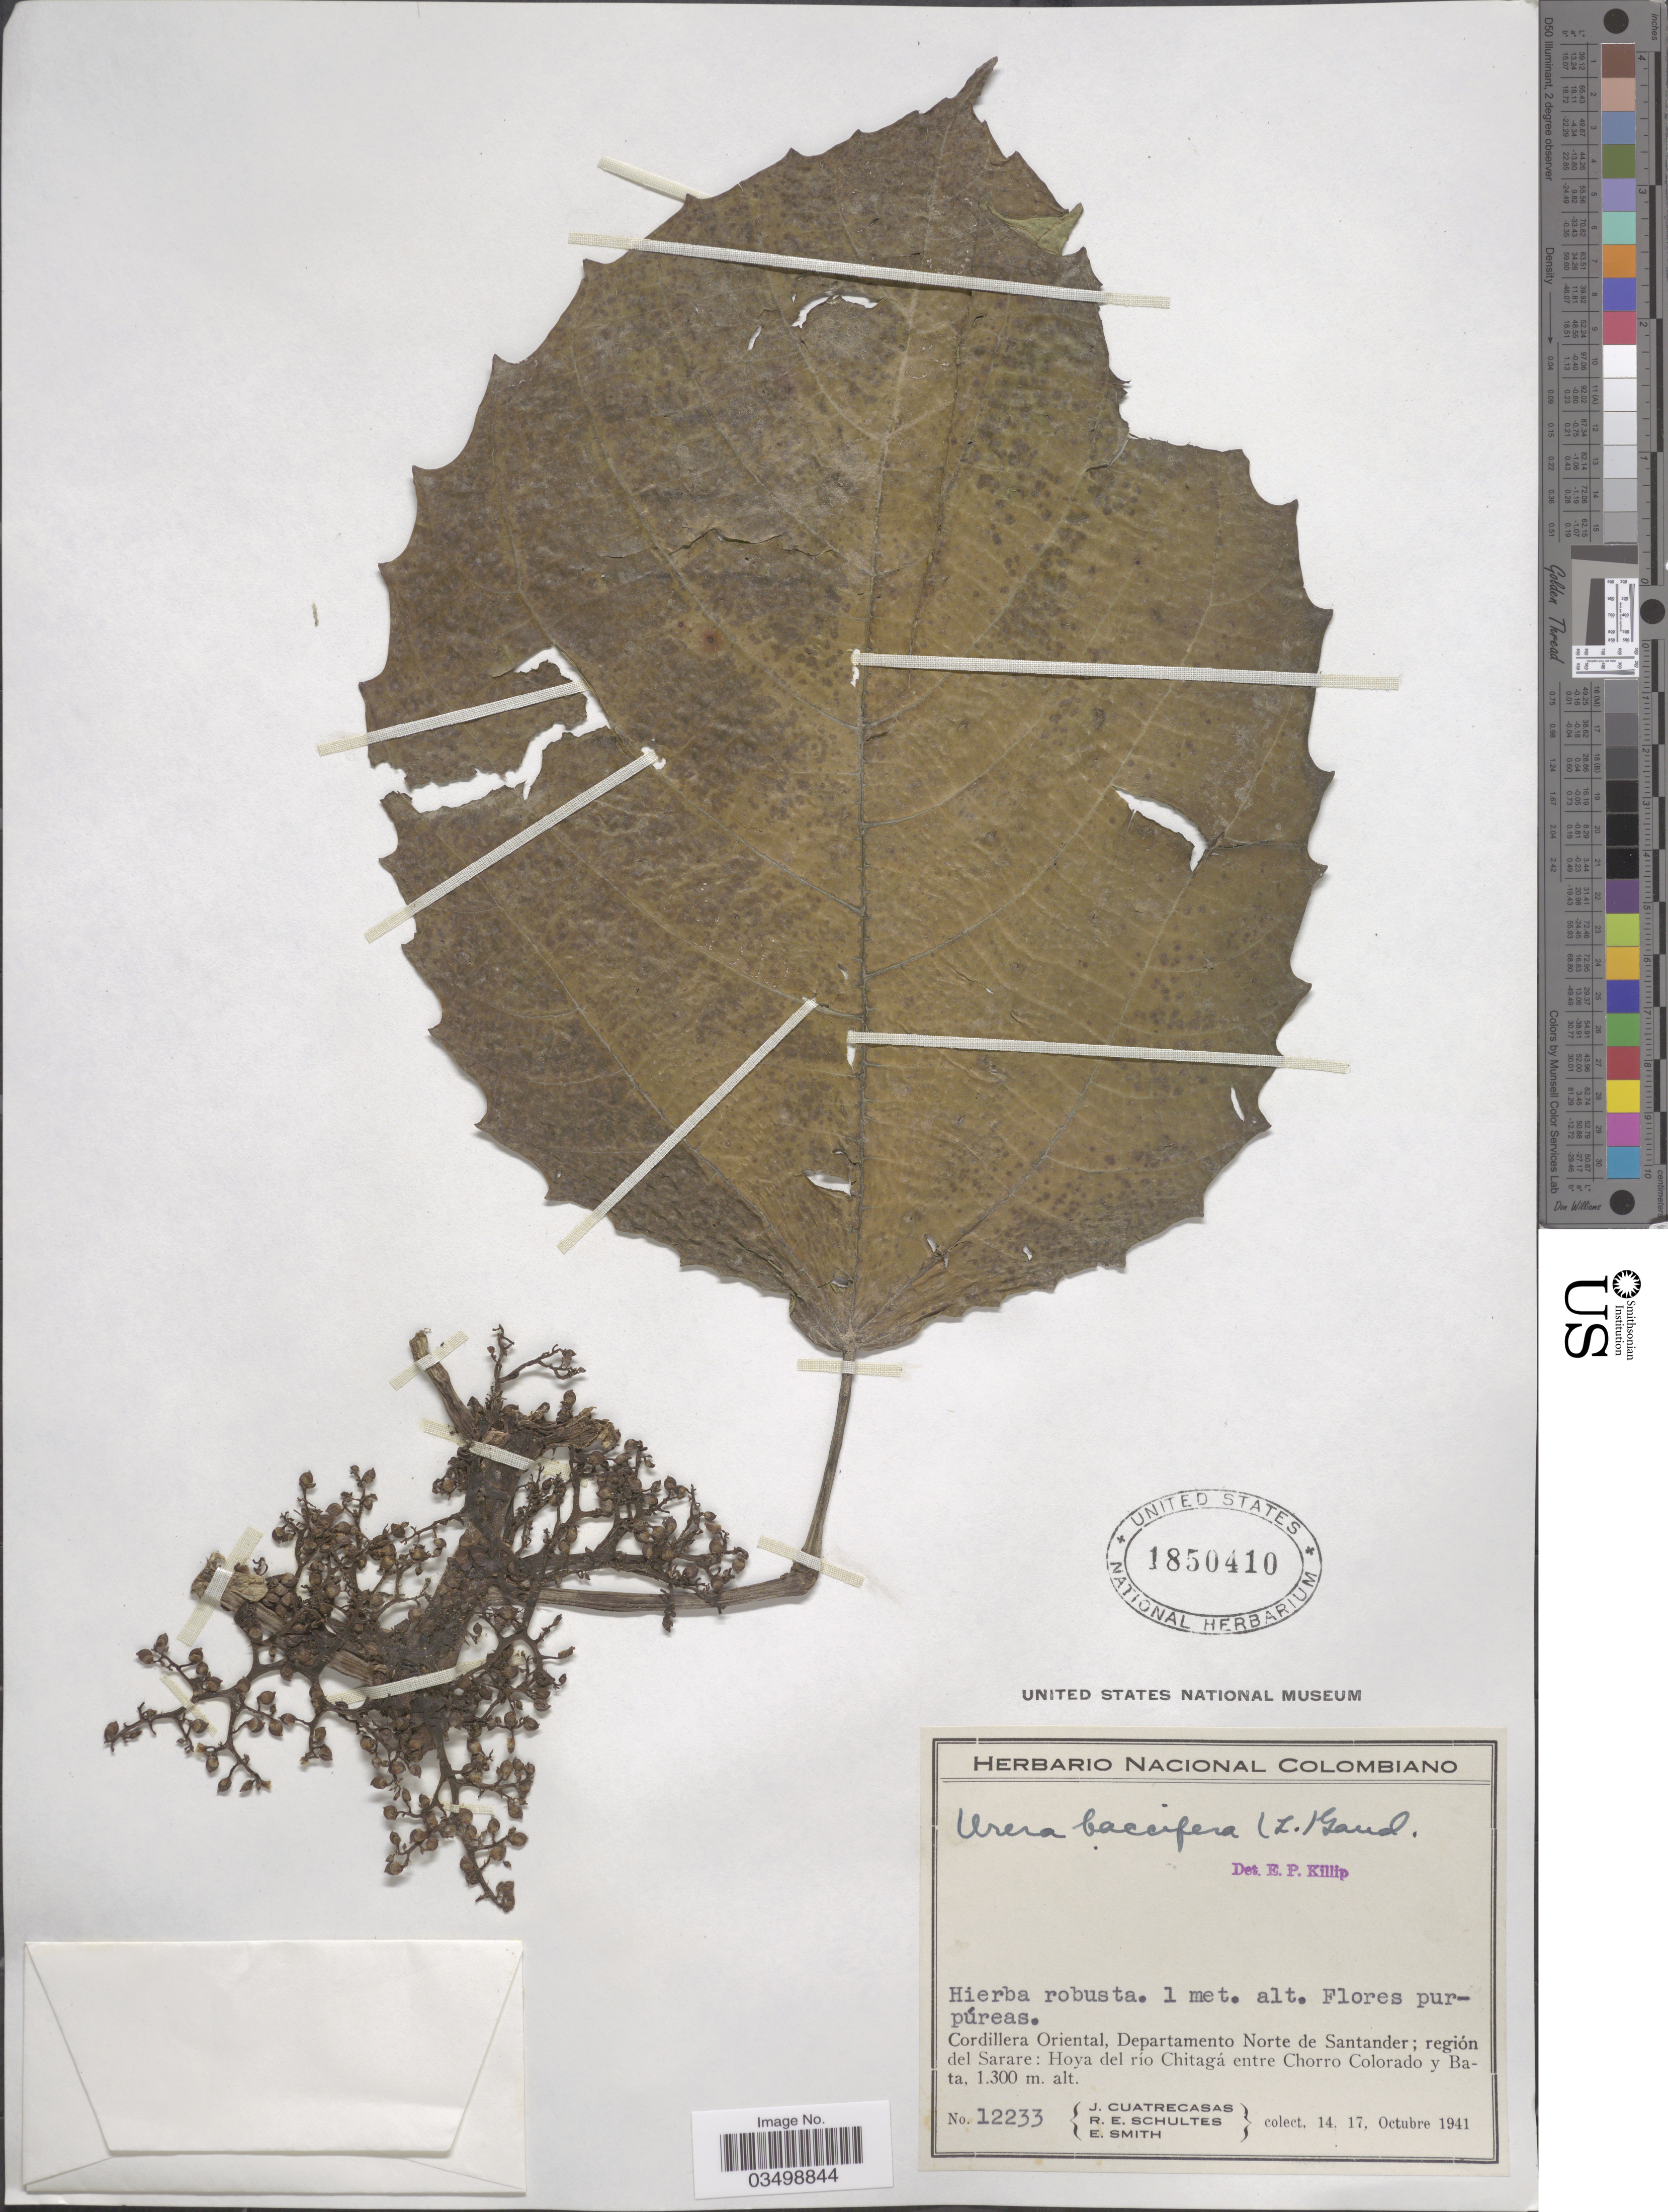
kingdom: Plantae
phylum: Tracheophyta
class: Magnoliopsida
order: Rosales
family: Urticaceae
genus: Urera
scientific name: Urera baccifera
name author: (L.) Gaudich. ex Wedd.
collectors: J. Cuatrecasas, R. E. Schultes & E. Smith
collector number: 12233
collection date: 1941-10-14/1941-10-17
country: Colombia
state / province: Norte de Santander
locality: Cordillera Oriental, Departamento Norte de Santander; región del Sarare: Hoya del río Chitagá entre Chorro Colorado y Bata.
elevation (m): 1300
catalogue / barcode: US 1850410